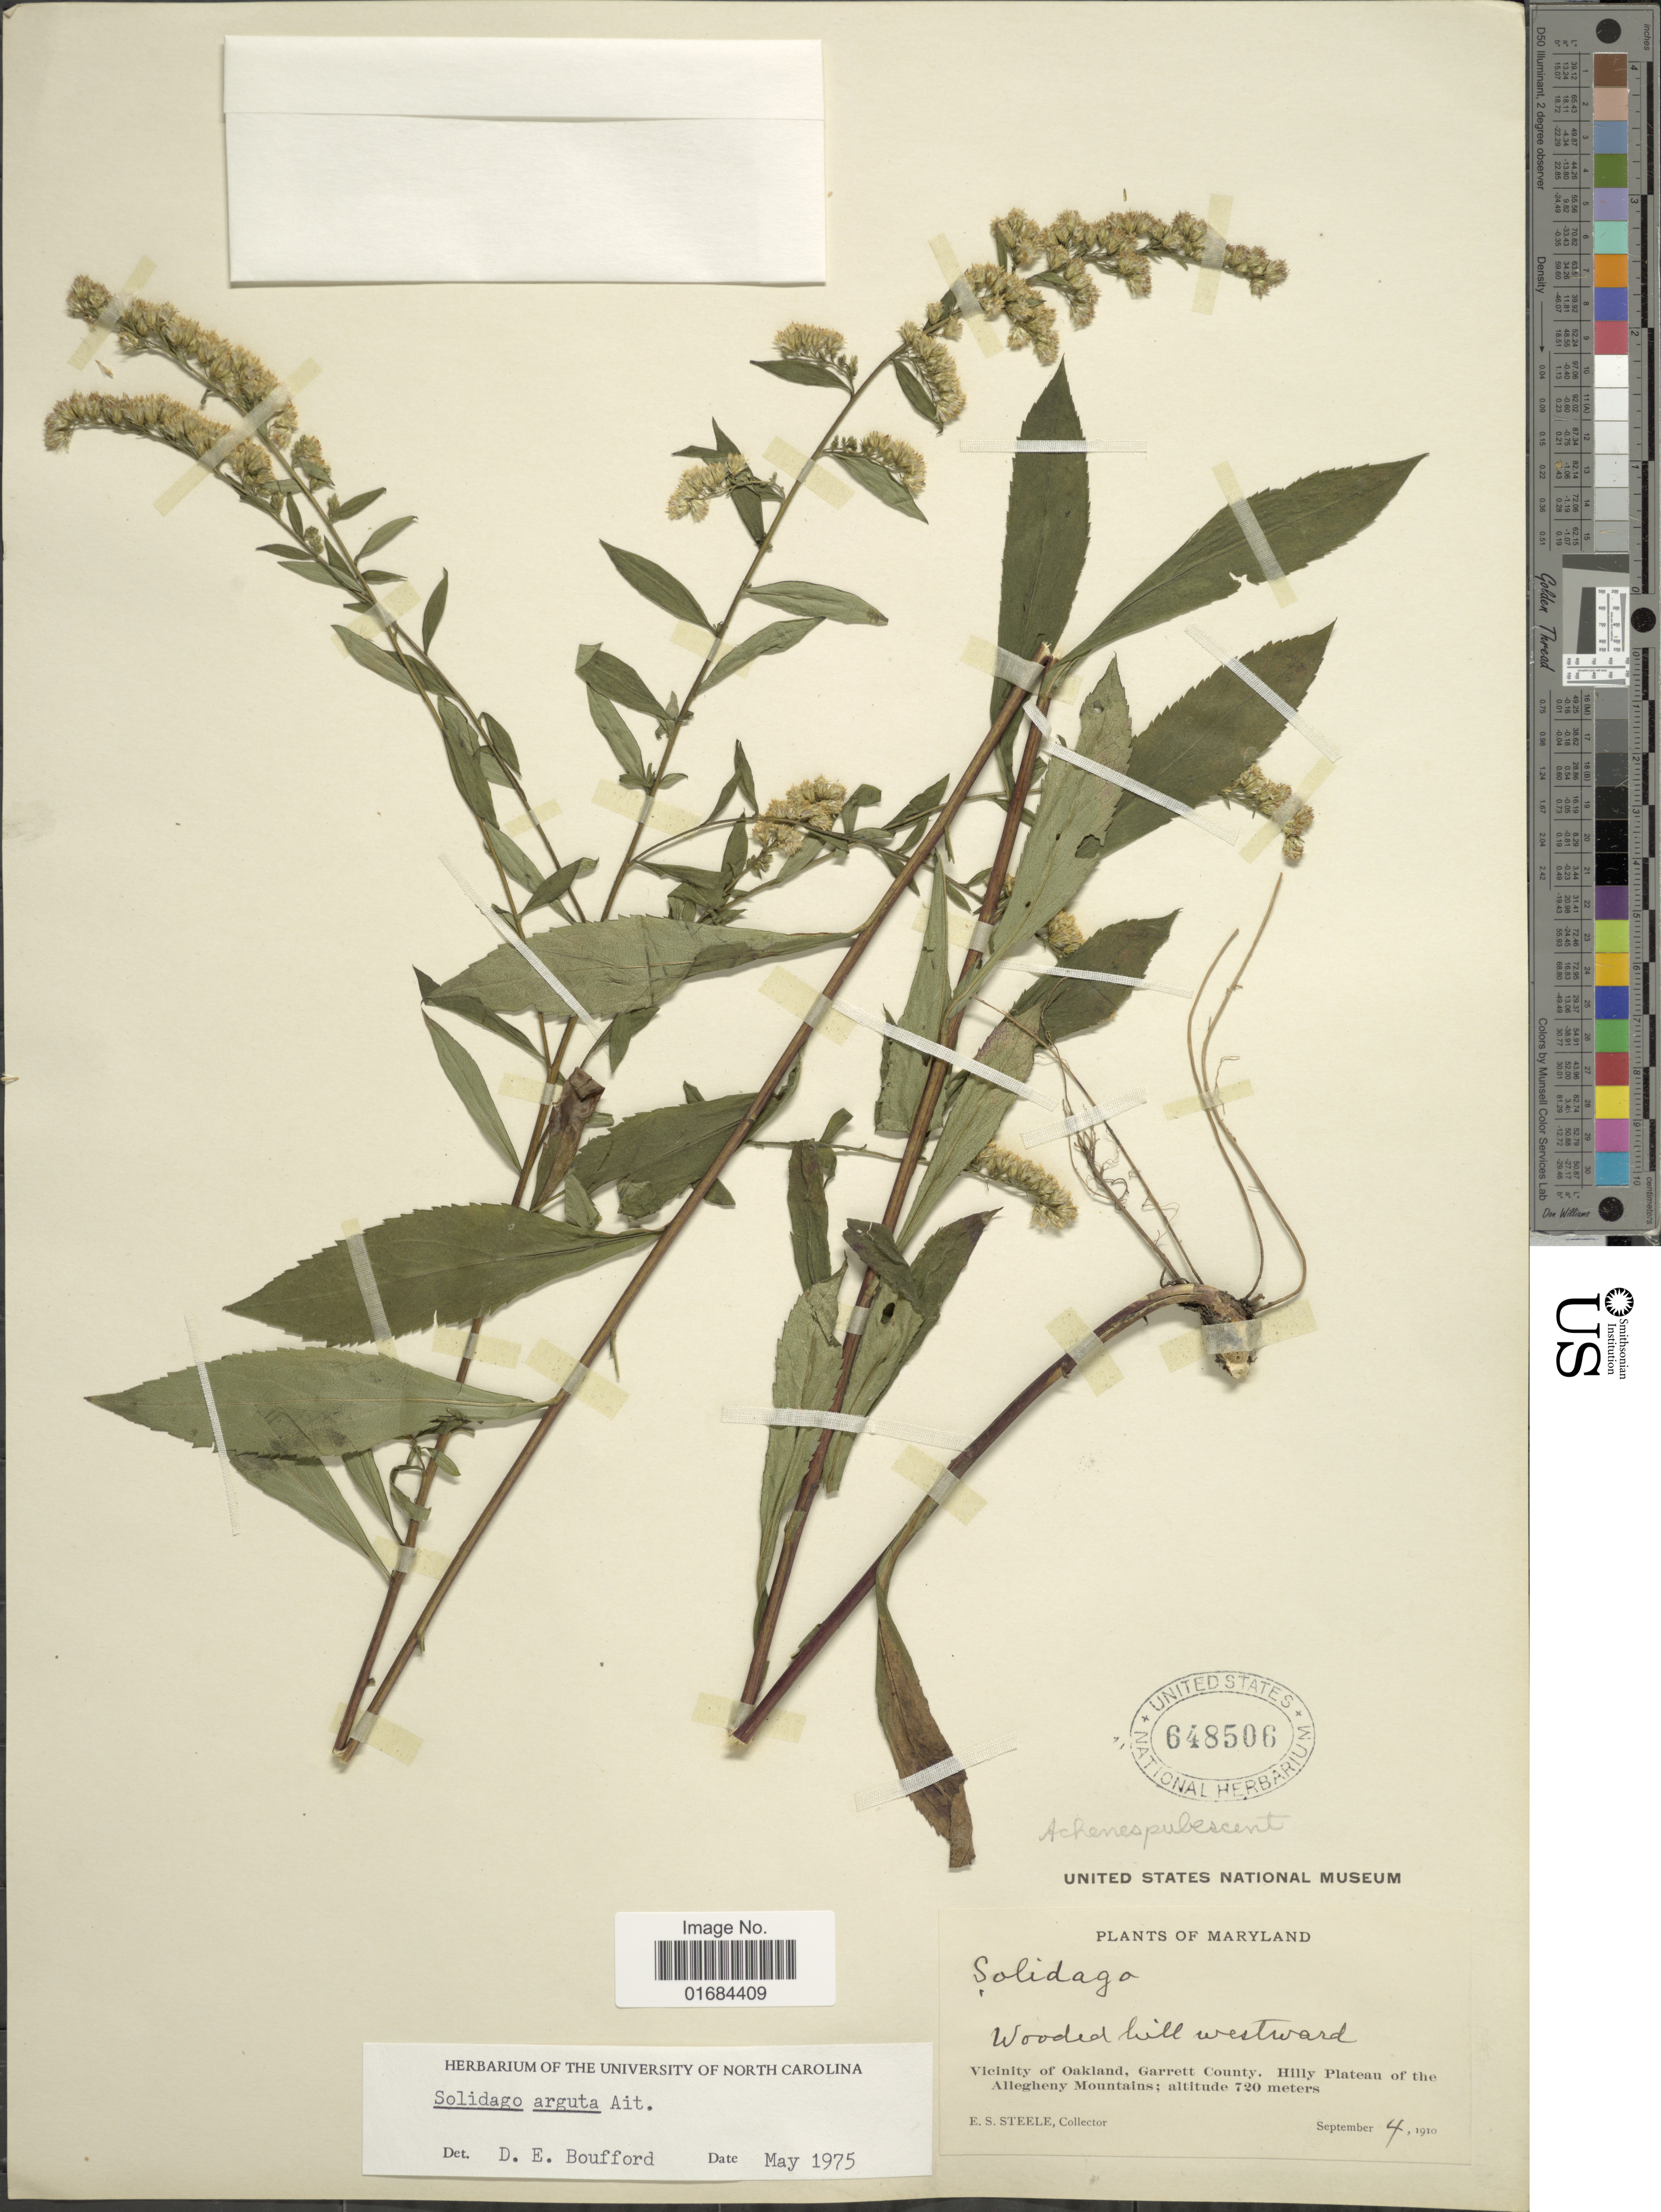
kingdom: Plantae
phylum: Tracheophyta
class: Magnoliopsida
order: Asterales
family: Asteraceae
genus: Solidago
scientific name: Solidago arguta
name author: Aiton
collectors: E. Steele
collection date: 1910-09-04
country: United States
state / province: Maryland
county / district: Garrett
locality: Vicinity of Oakland, Garrett County, Hilly Plateau of the Allegheny Mountains.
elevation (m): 720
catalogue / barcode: US 648506